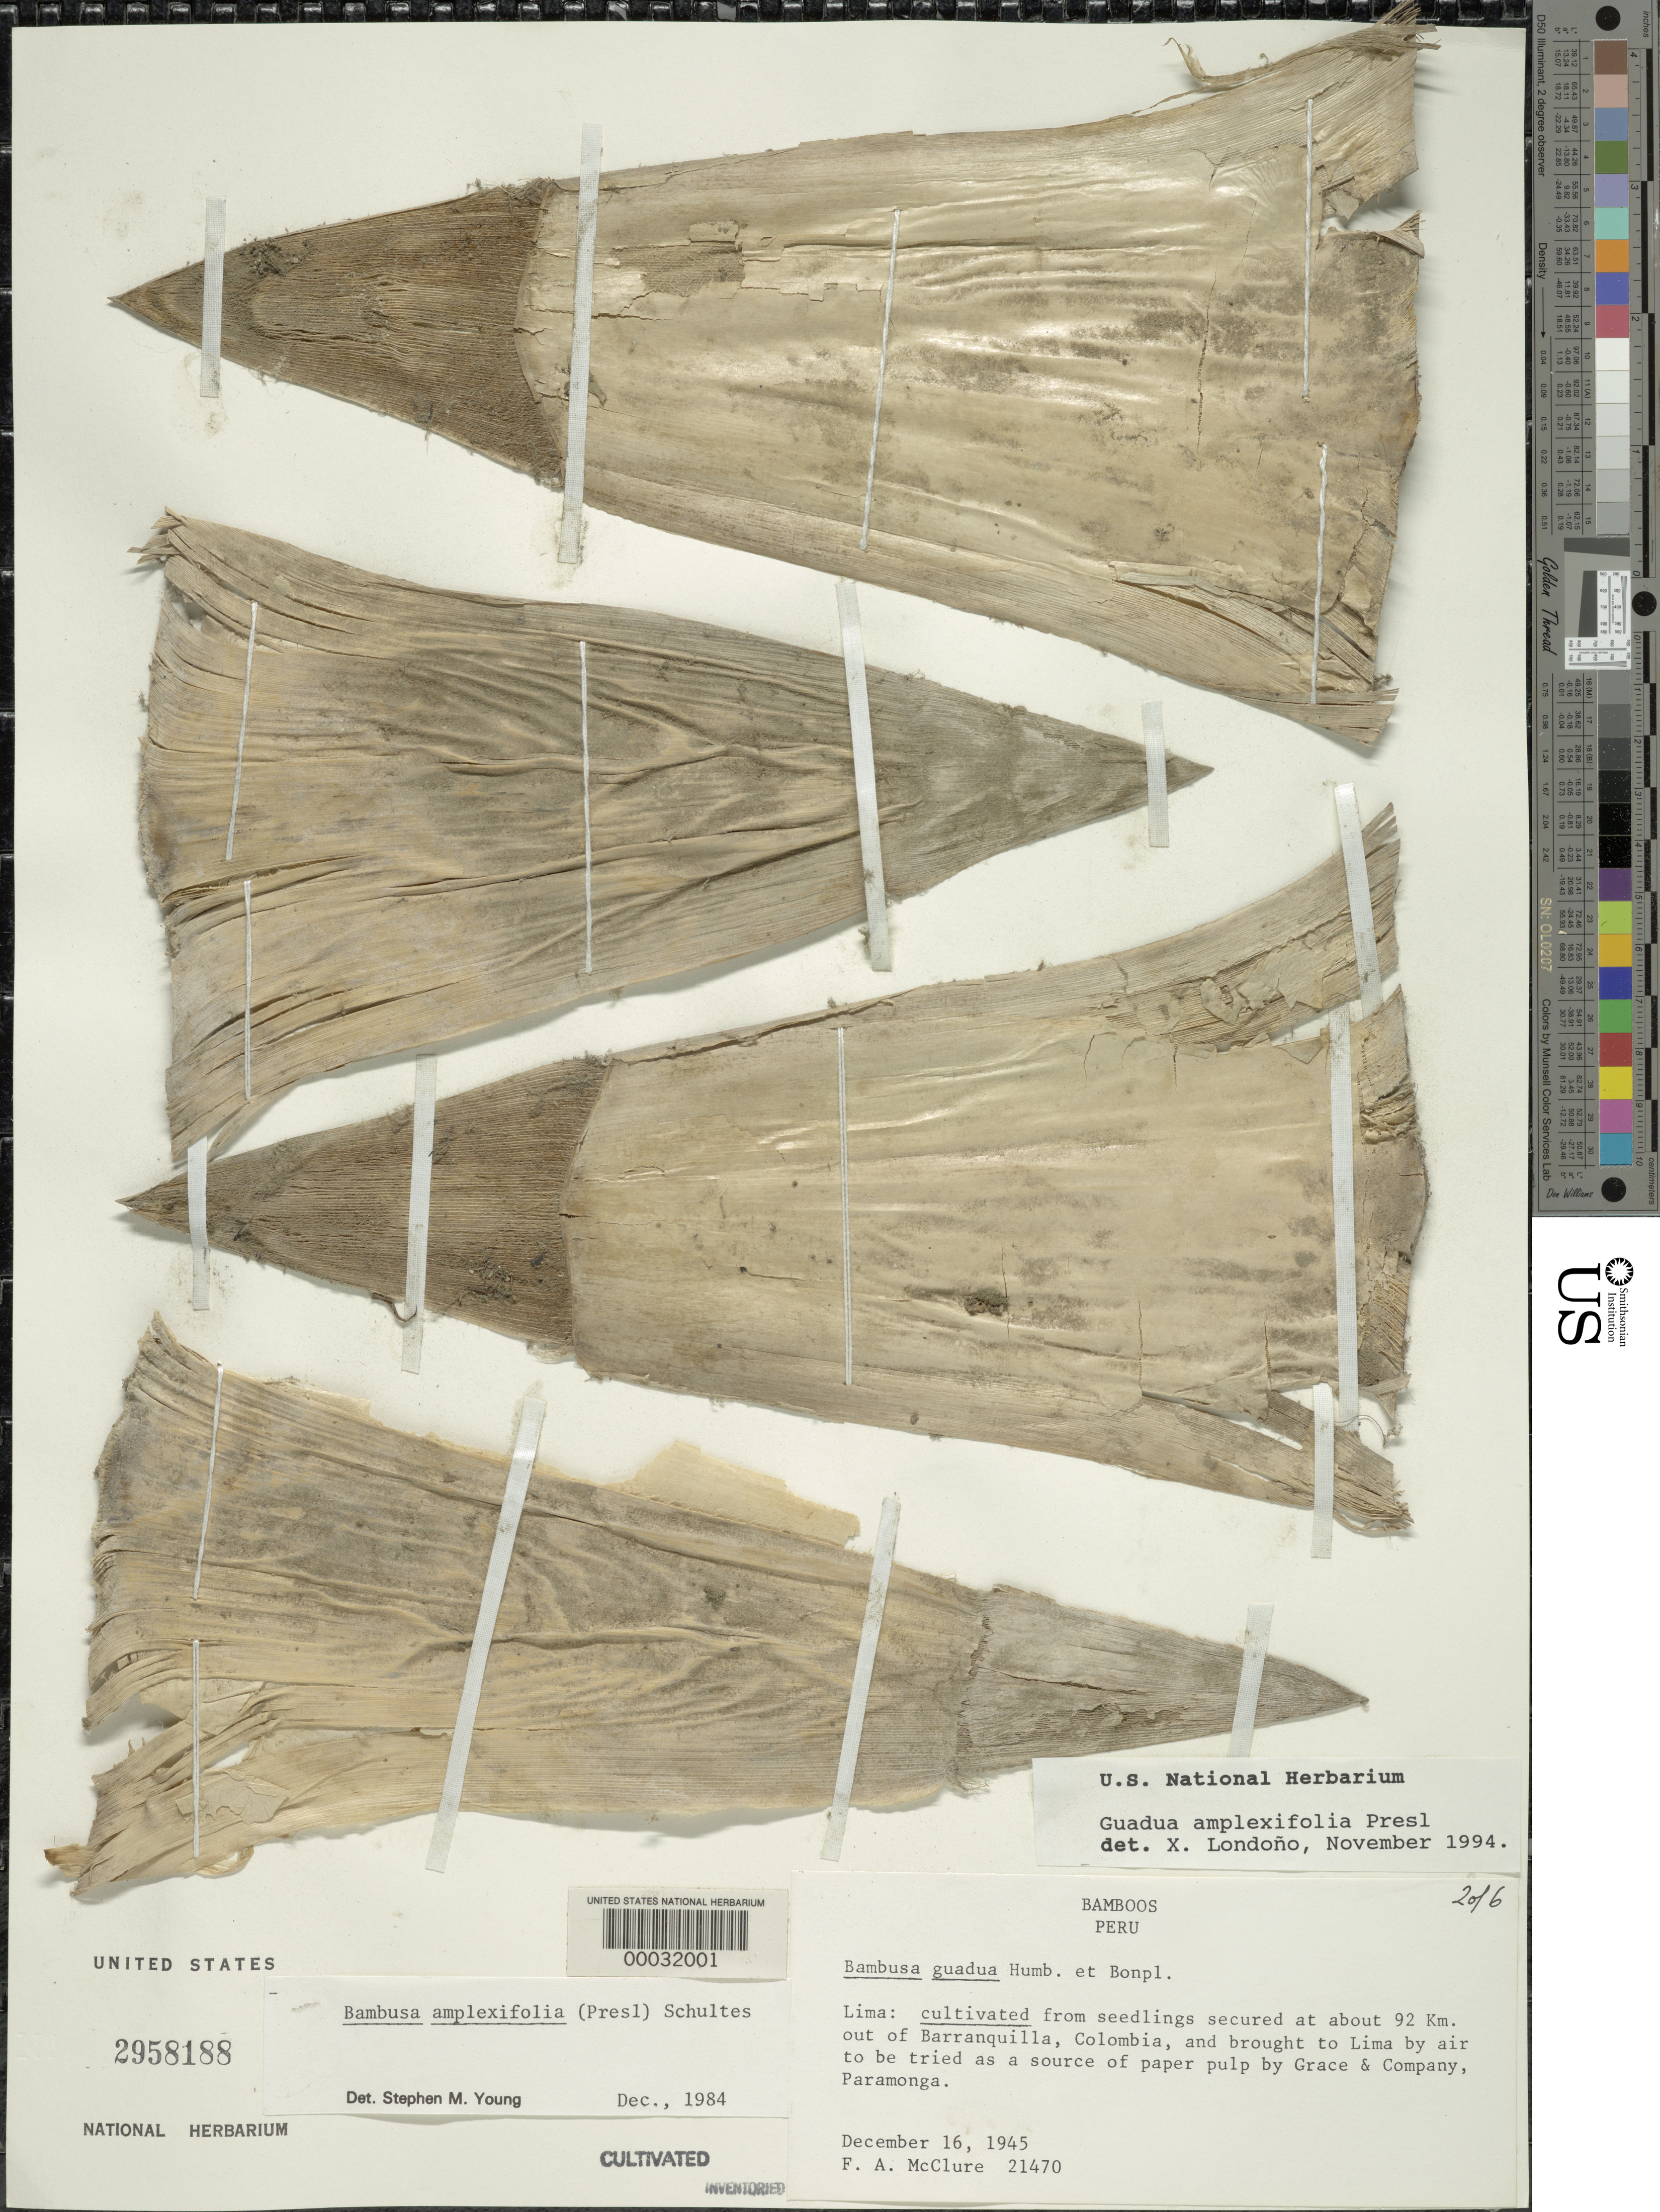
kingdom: Plantae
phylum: Tracheophyta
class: Liliopsida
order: Poales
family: Poaceae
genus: Guadua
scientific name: Guadua amplexifolia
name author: J. Presl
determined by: Londoño, X., (TULV), Jardin Botanico "Juan Maria Cespedes"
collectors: F. A. McClure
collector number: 21470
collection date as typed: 16 Dec 1945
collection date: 1945-12-16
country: Peru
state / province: Lima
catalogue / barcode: US 2958188